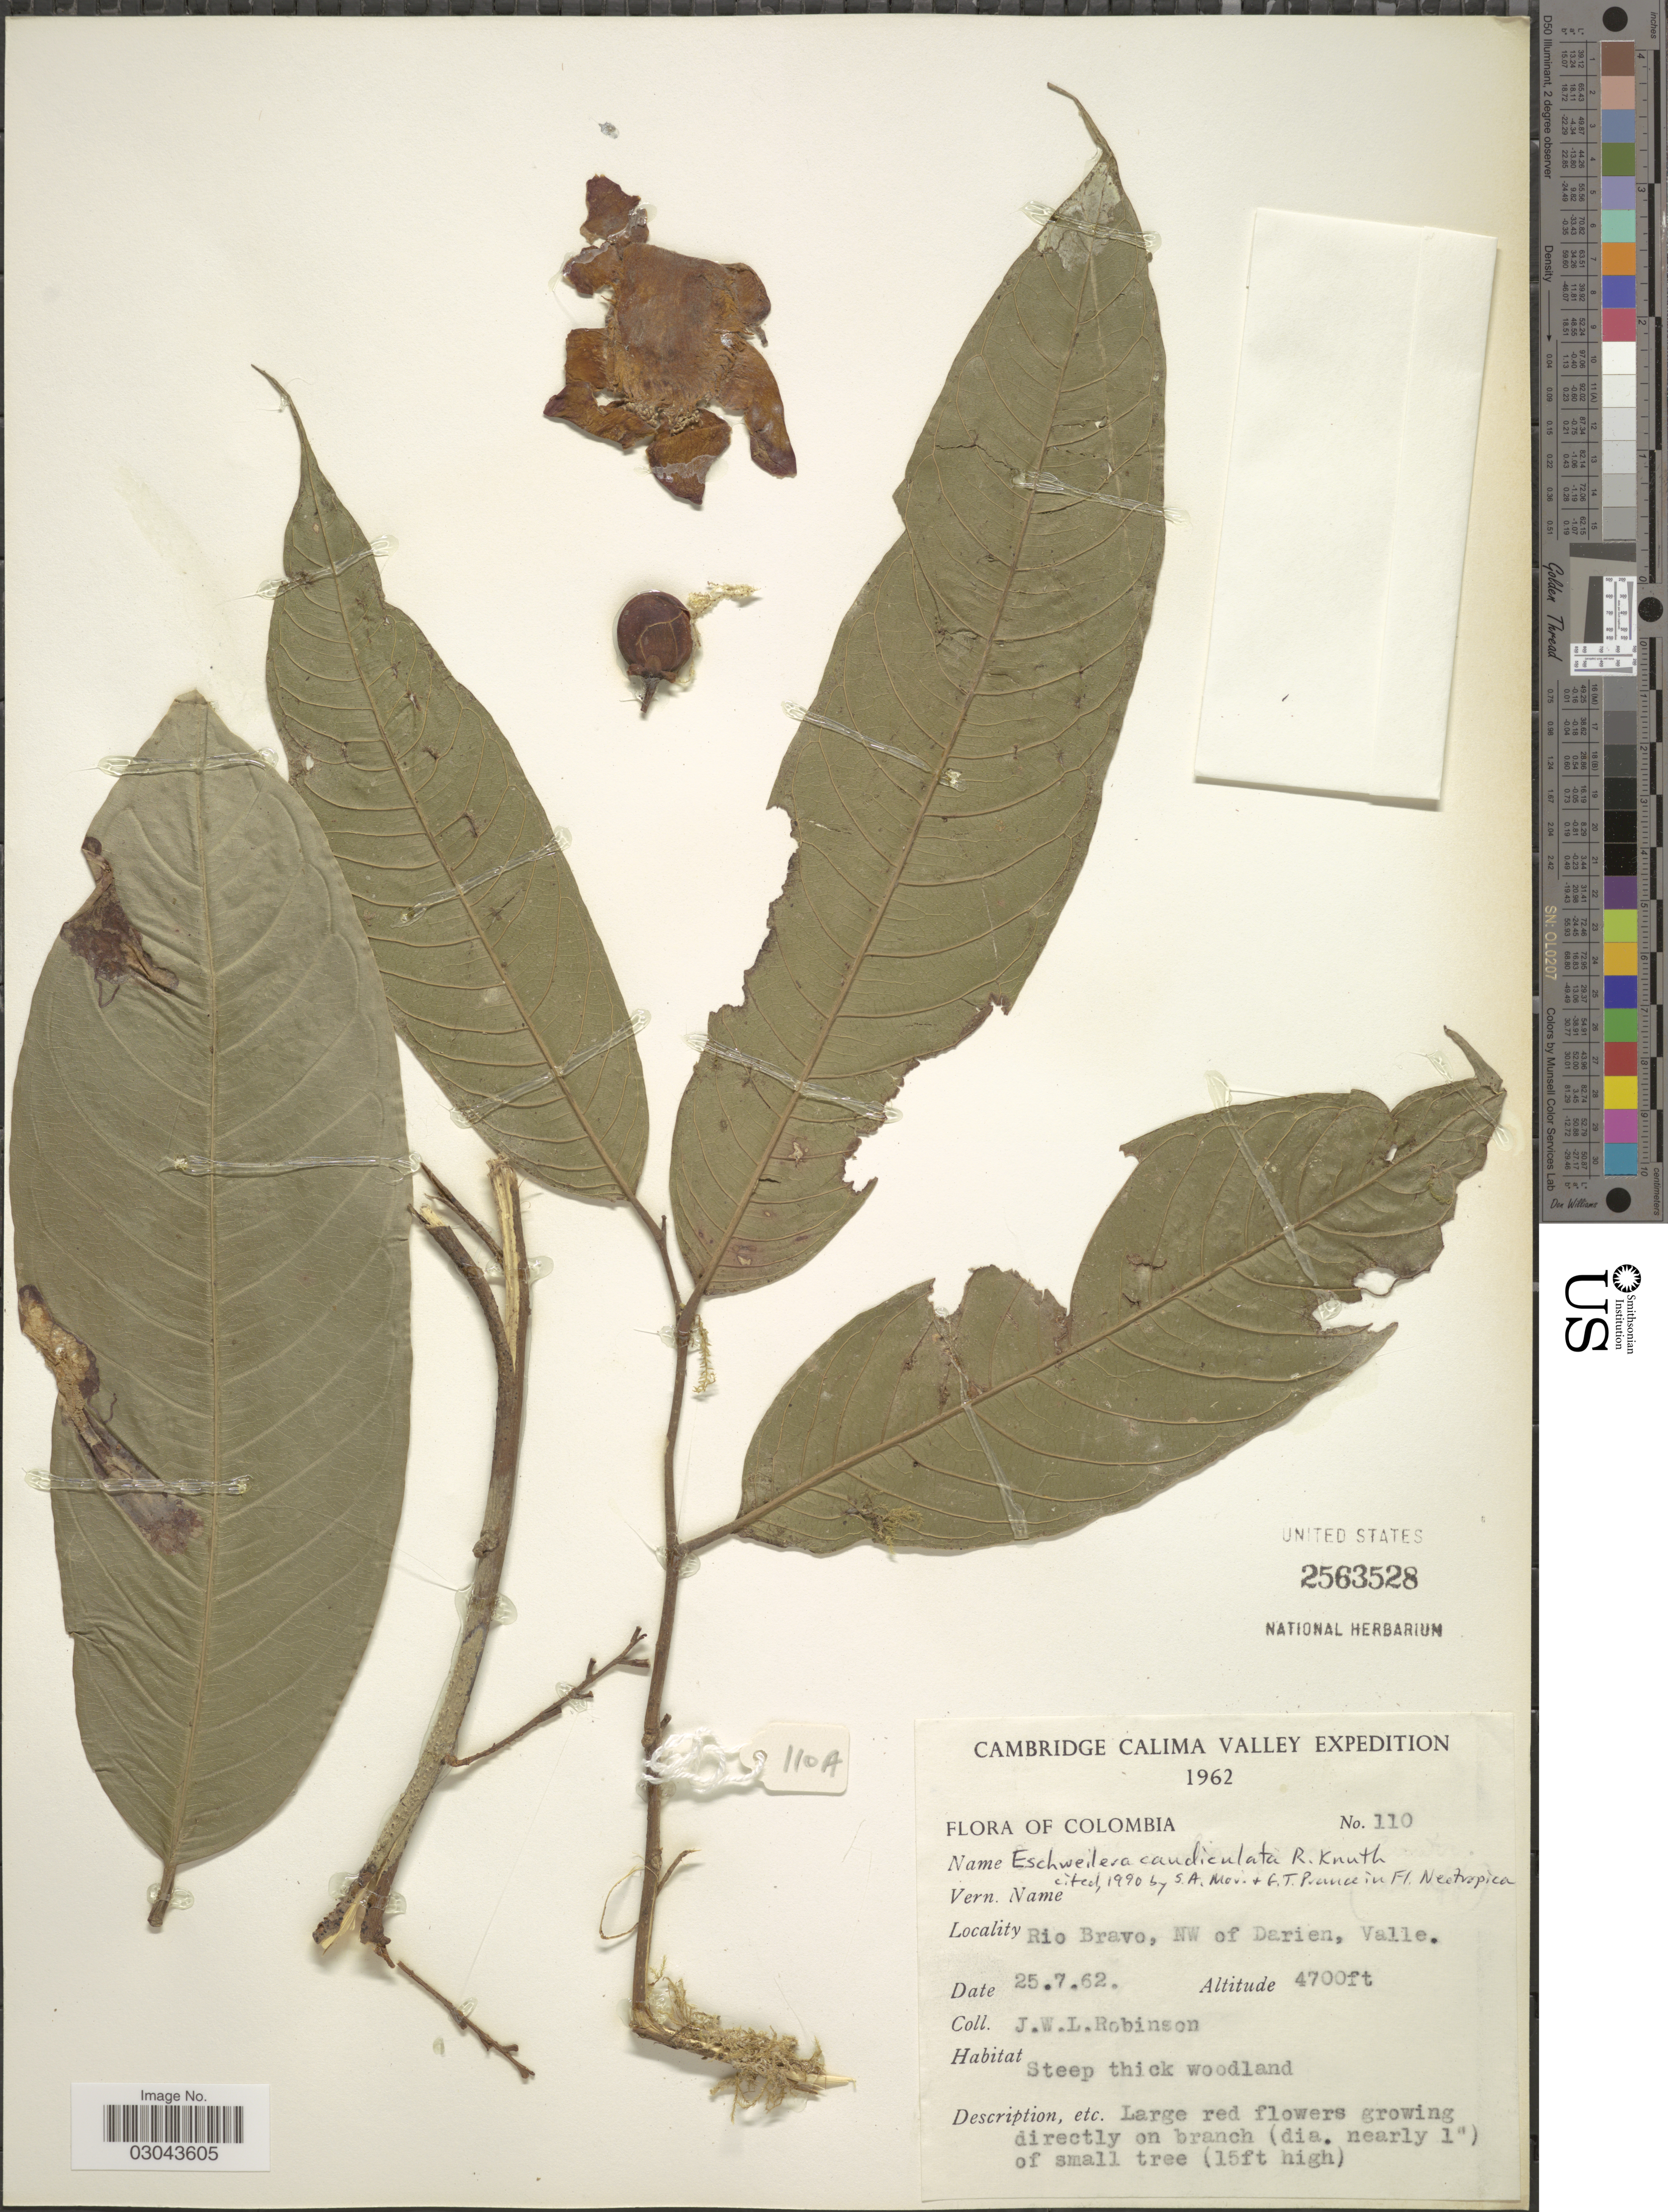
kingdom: Plantae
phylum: Tracheophyta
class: Magnoliopsida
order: Ericales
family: Lecythidaceae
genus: Eschweilera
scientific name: Eschweilera caudiculata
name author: R. Knuth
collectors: J. W. Robinson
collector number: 110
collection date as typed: Transcribed d/m/y: 25/7/62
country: Colombia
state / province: Valle del Cauca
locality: Rio Bravo, NW of Darien, Valle.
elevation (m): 1433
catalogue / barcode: US 2563528